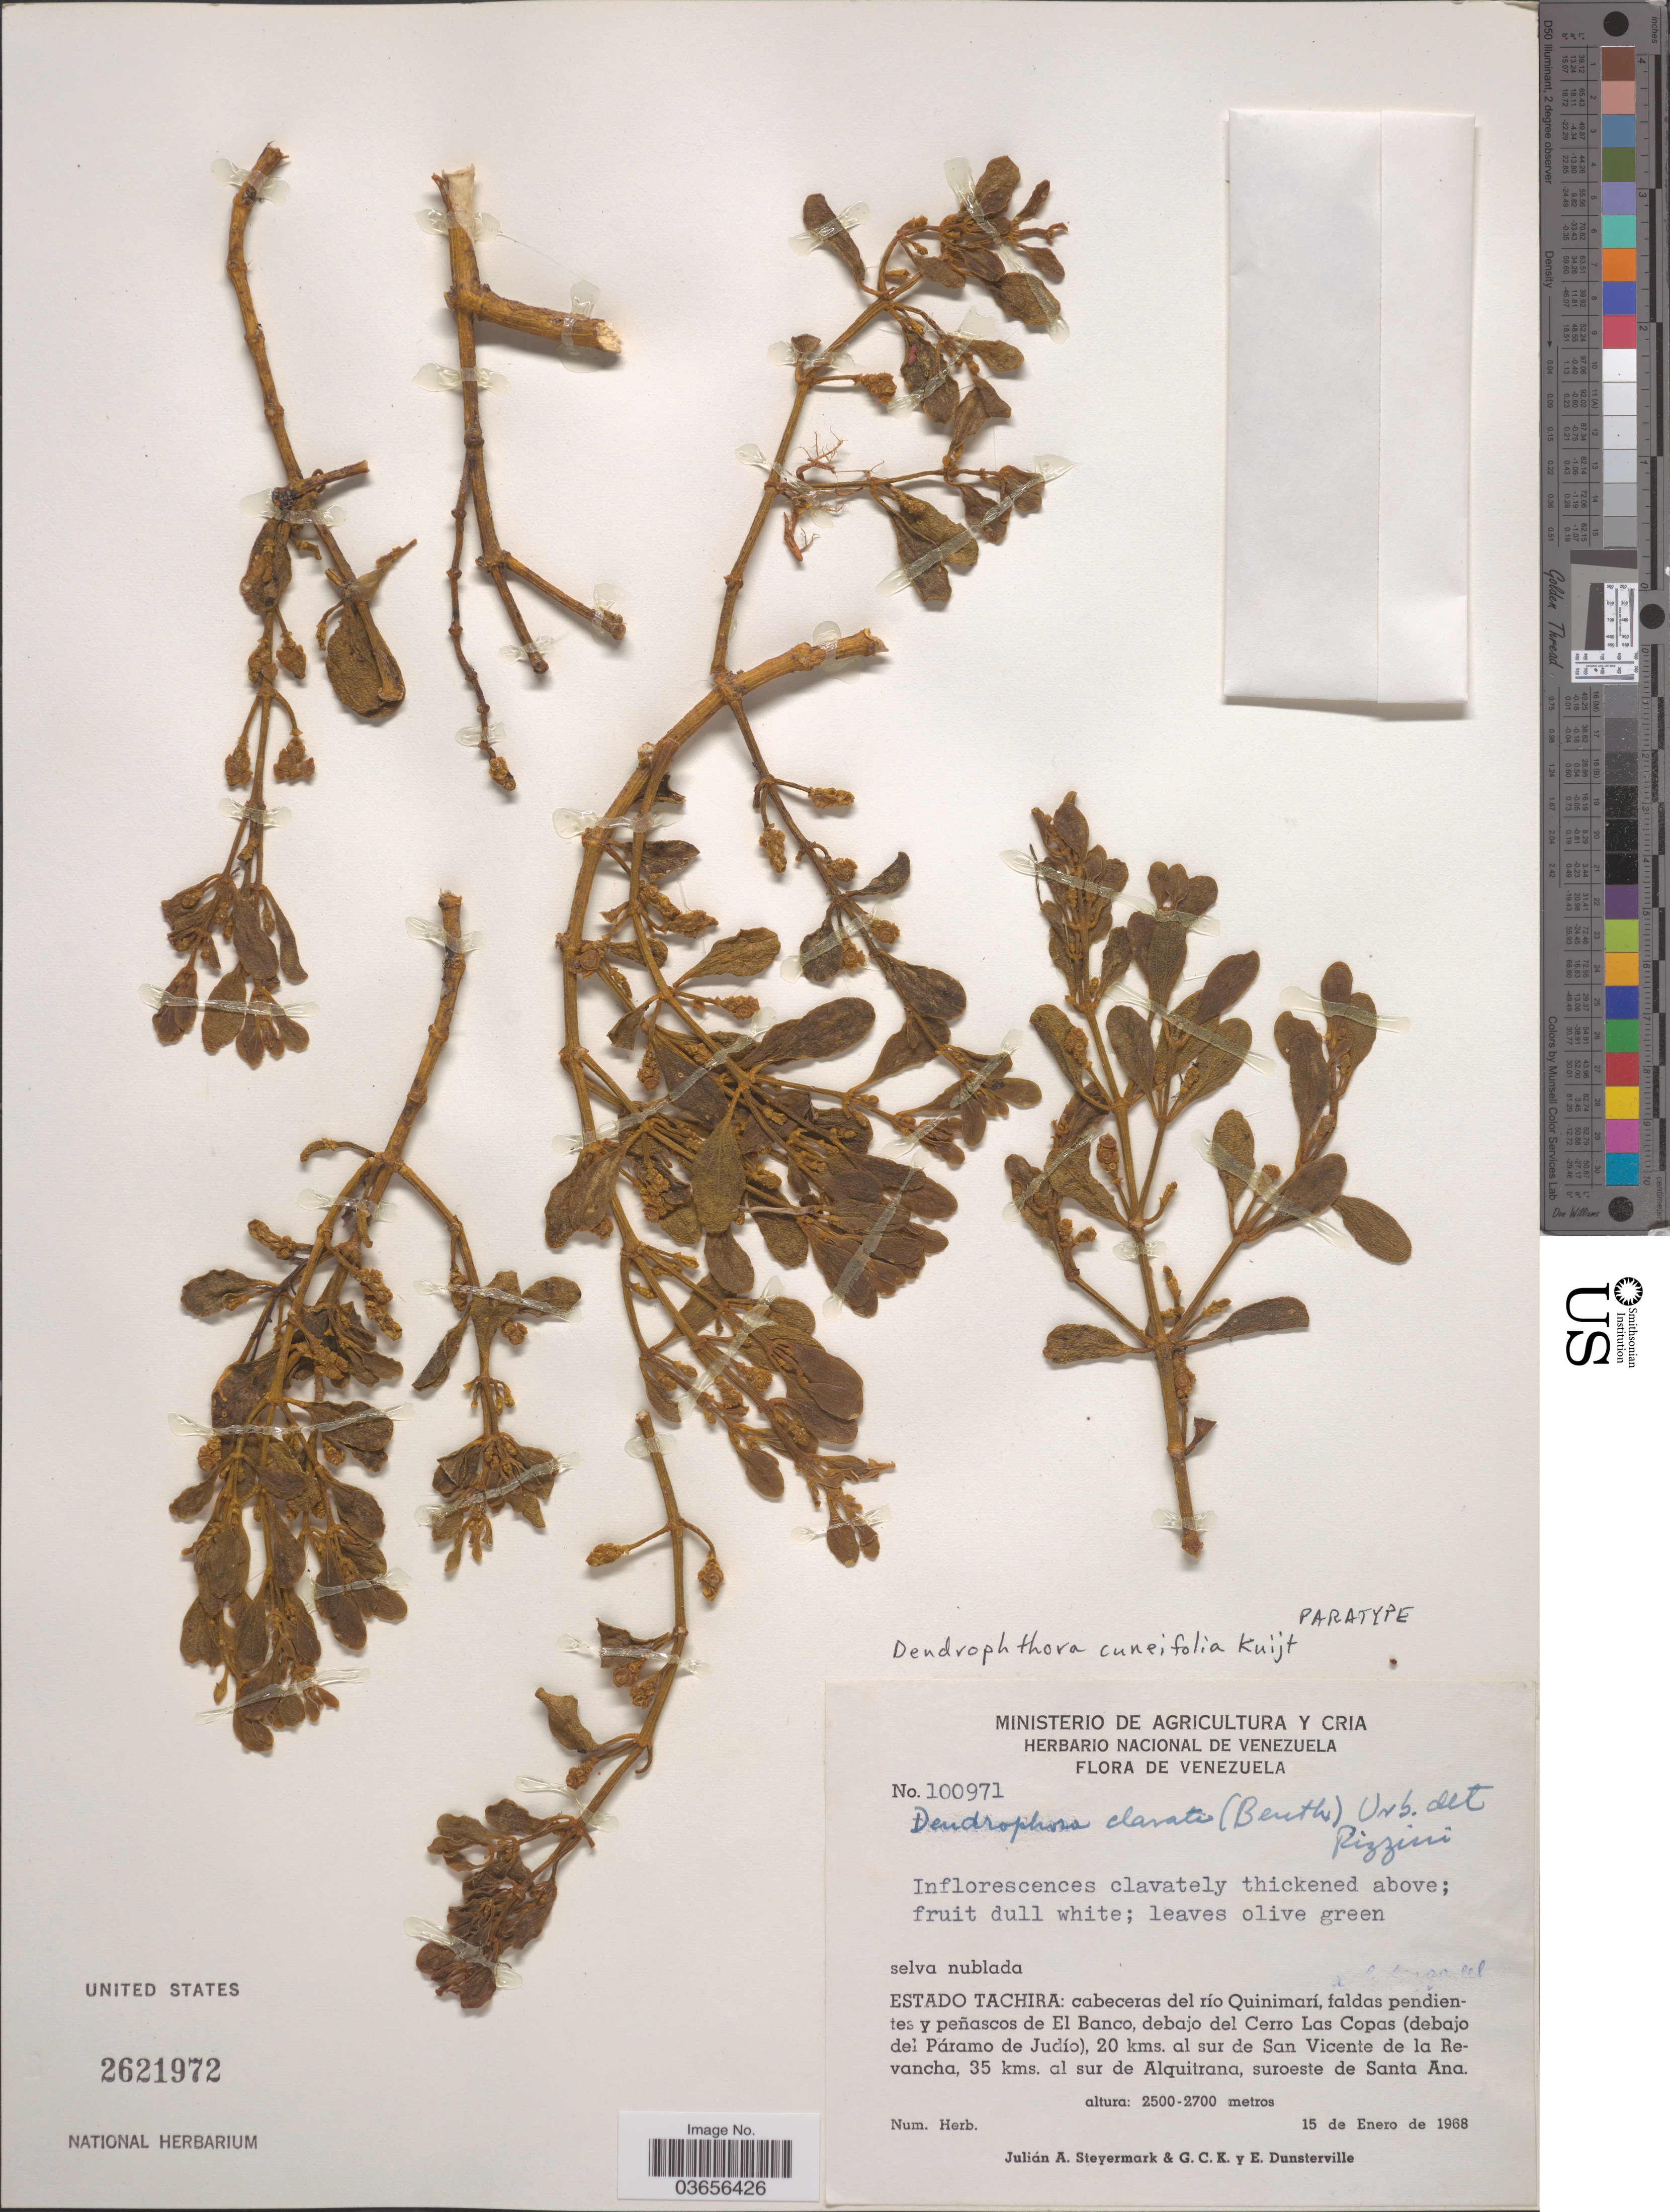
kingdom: Plantae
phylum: Tracheophyta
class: Magnoliopsida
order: Santalales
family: Viscaceae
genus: Dendrophthora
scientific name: Dendrophthora cuneifolia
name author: Kuijt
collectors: J. Steyermark, G. C. K. Dunsterville & E. Dunsterville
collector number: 100971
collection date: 1968-01-15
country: Venezuela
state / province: Tachira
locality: Cabeceras del río Quinimarí, faldas pendientes y peñascos de El Banco, debajo del Cerro Las Copas (debajo del Páramo de Judío), 20 kms. al sure de San Vicente de la Revancha, 35 kms. al sure de Alquitrana, suroeste de Santa Ana.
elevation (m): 2500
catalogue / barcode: US 2621972